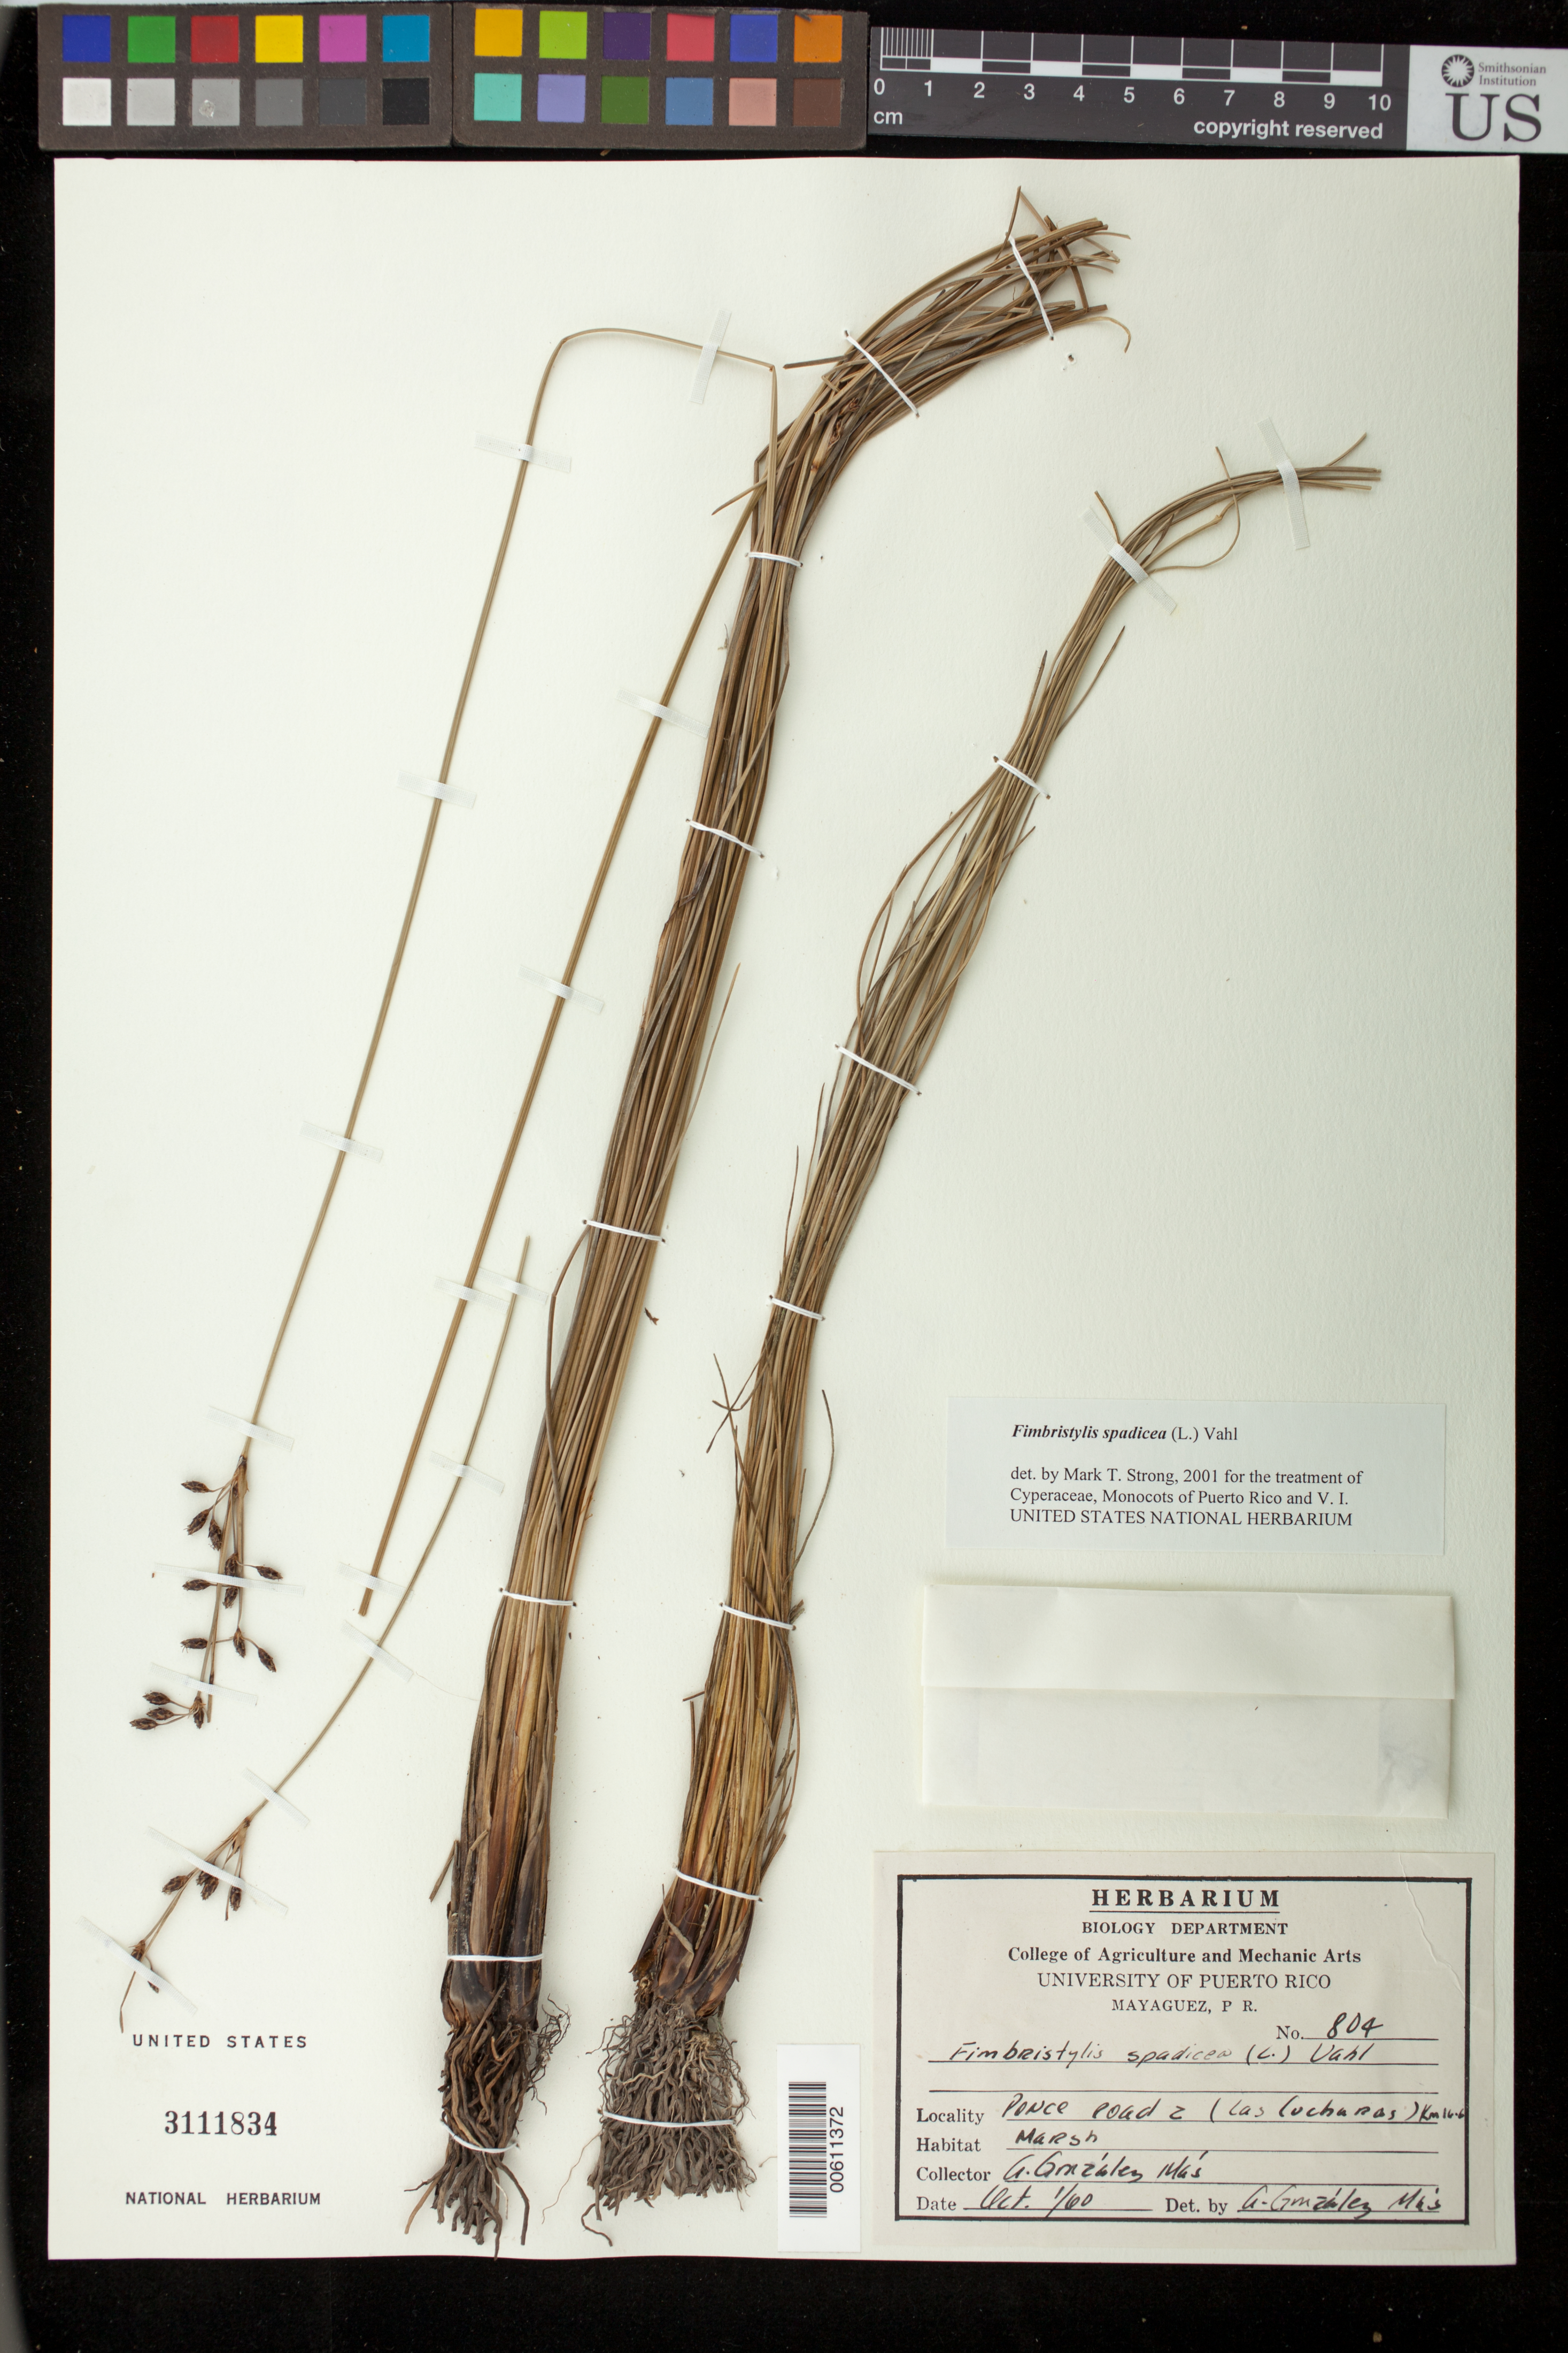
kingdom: Plantae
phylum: Tracheophyta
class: Liliopsida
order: Poales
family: Cyperaceae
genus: Fimbristylis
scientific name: Fimbristylis spadicea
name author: (L.) Vahl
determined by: Strong, M. T., (US), Smithsonian Institution - National Museum of Natural History (UNITED STATES)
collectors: A. González Más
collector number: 804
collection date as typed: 01 Oct 1960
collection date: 1960-10-01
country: Puerto Rico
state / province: Ponce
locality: Ponce: Rd. 2 (Las Cocharas), km 16.6.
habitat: Marsh.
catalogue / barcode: US 3111834